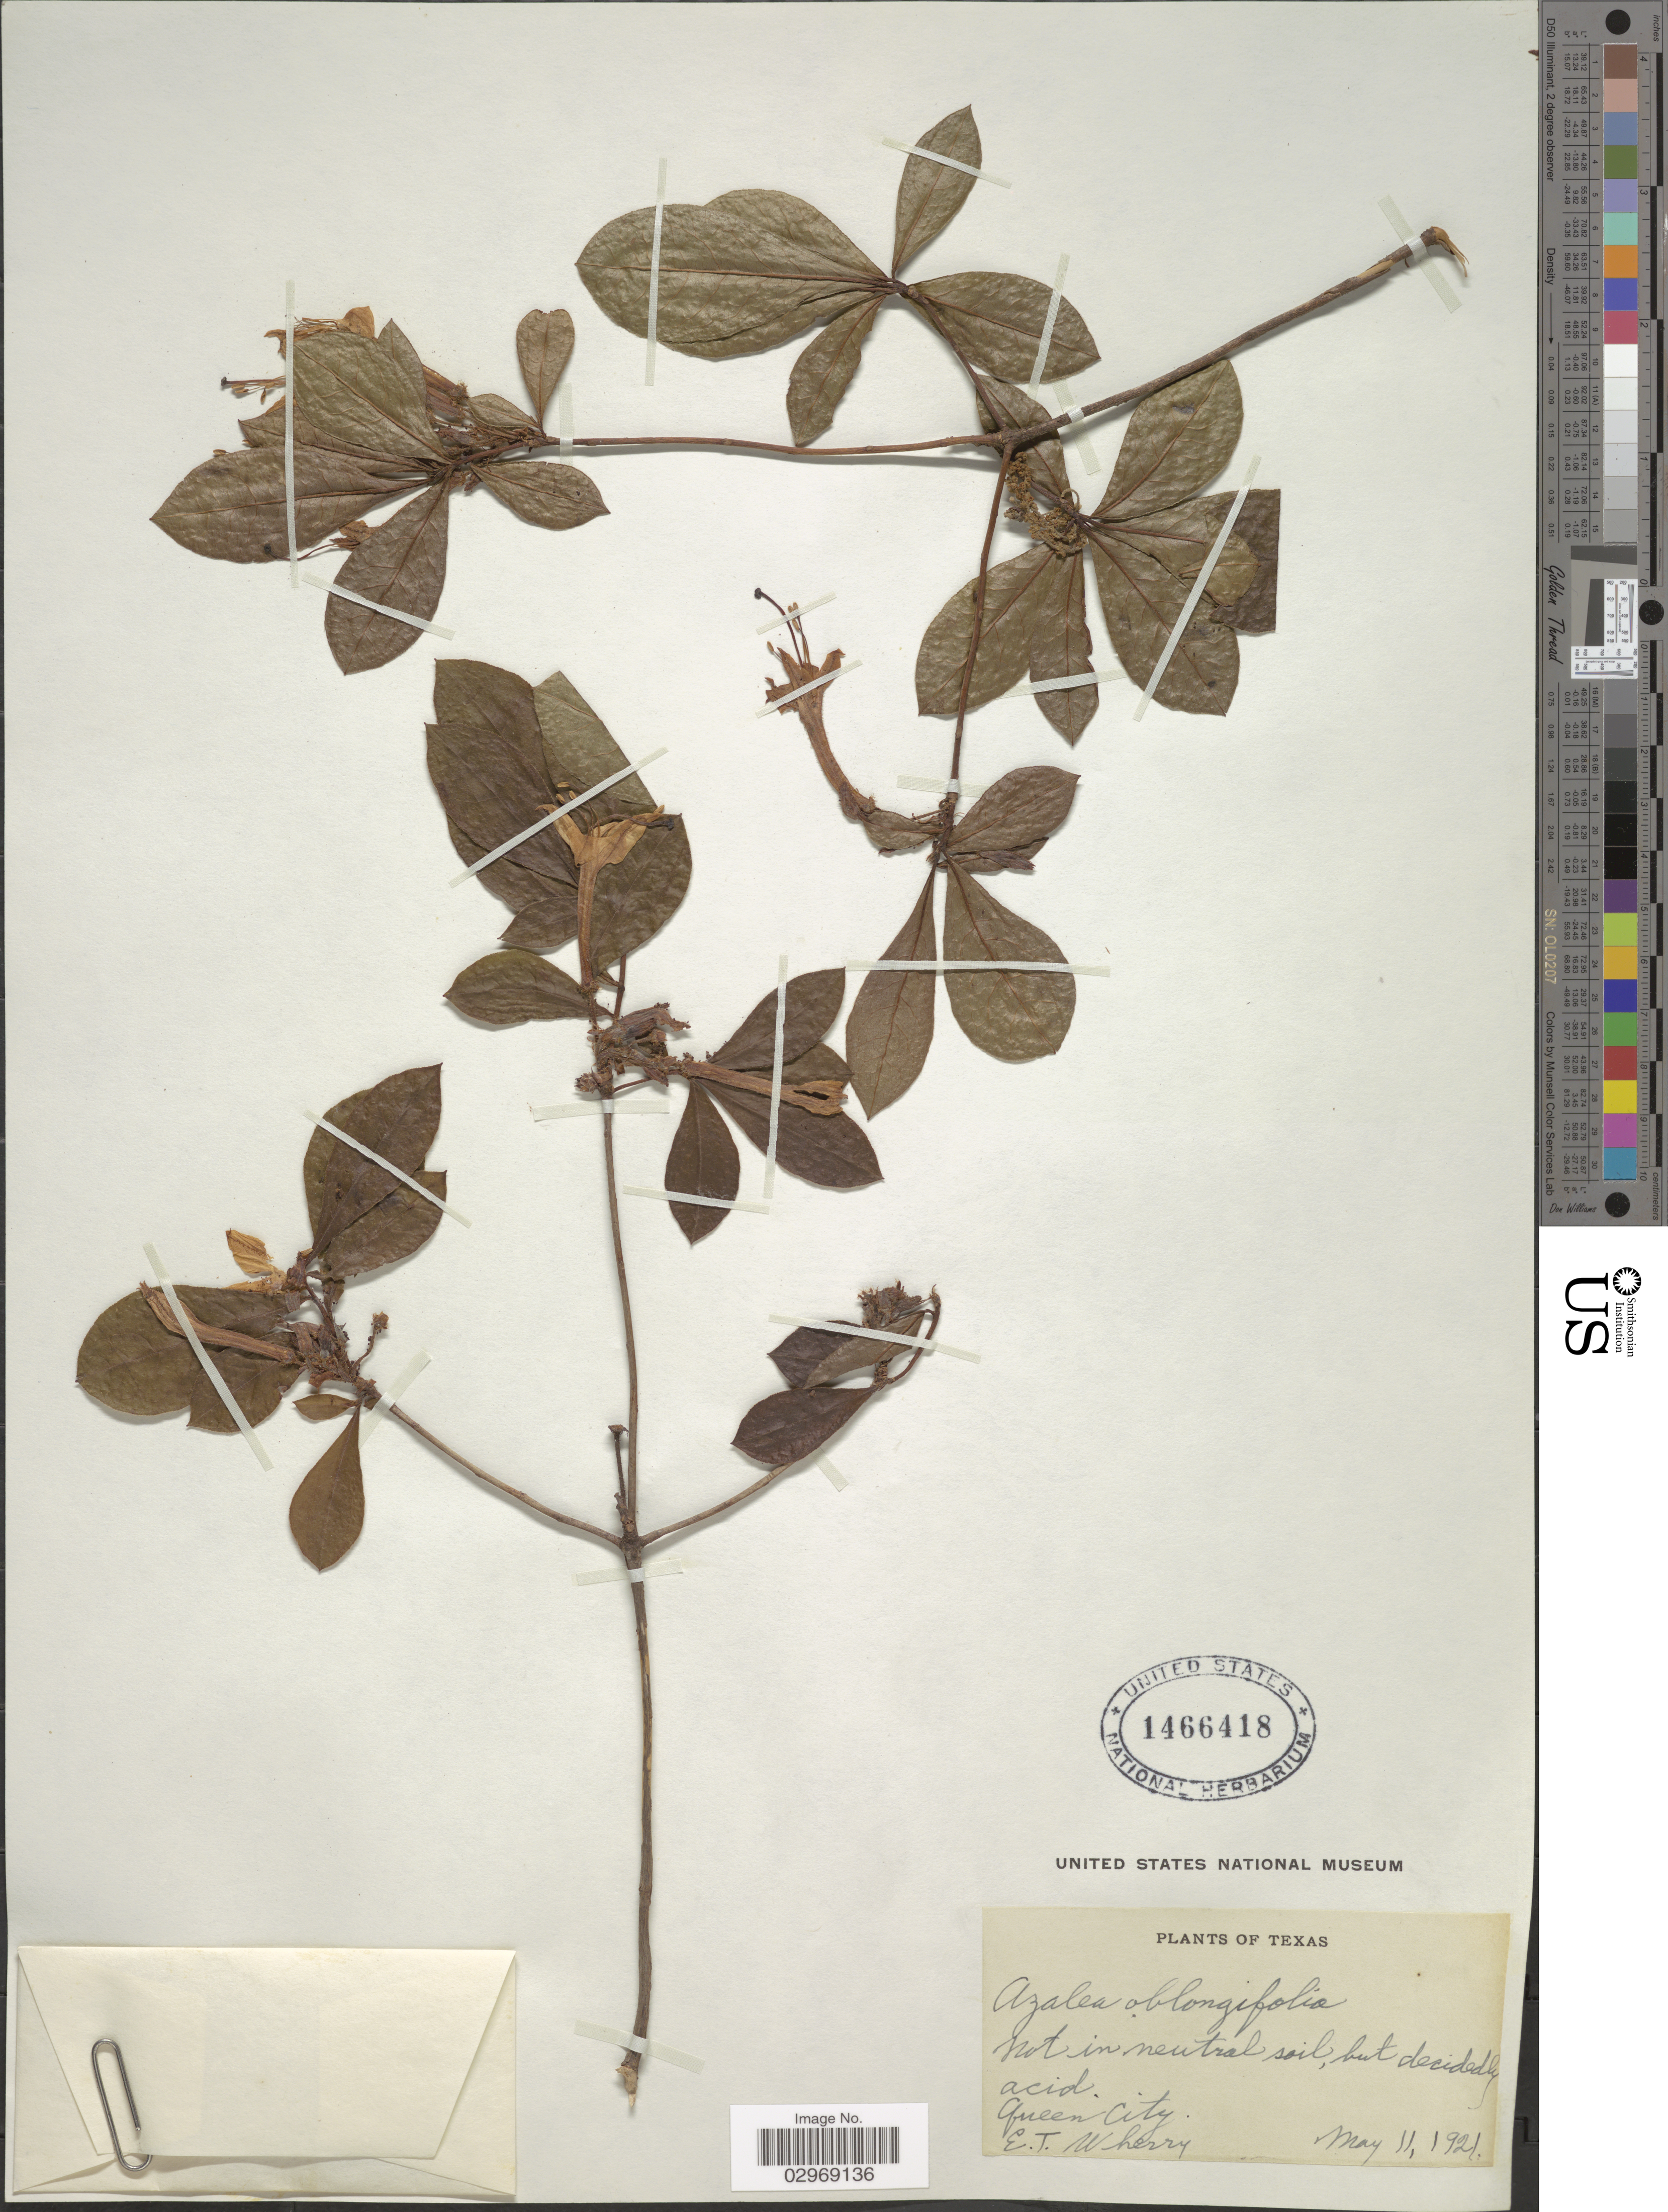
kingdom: Plantae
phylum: Tracheophyta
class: Magnoliopsida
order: Ericales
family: Ericaceae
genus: Rhododendron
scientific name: Rhododendron oblongifolium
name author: (Small) Millais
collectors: E. T. Wherry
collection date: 1921-05-11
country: United States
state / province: Texas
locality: Green City.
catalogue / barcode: US 1466418